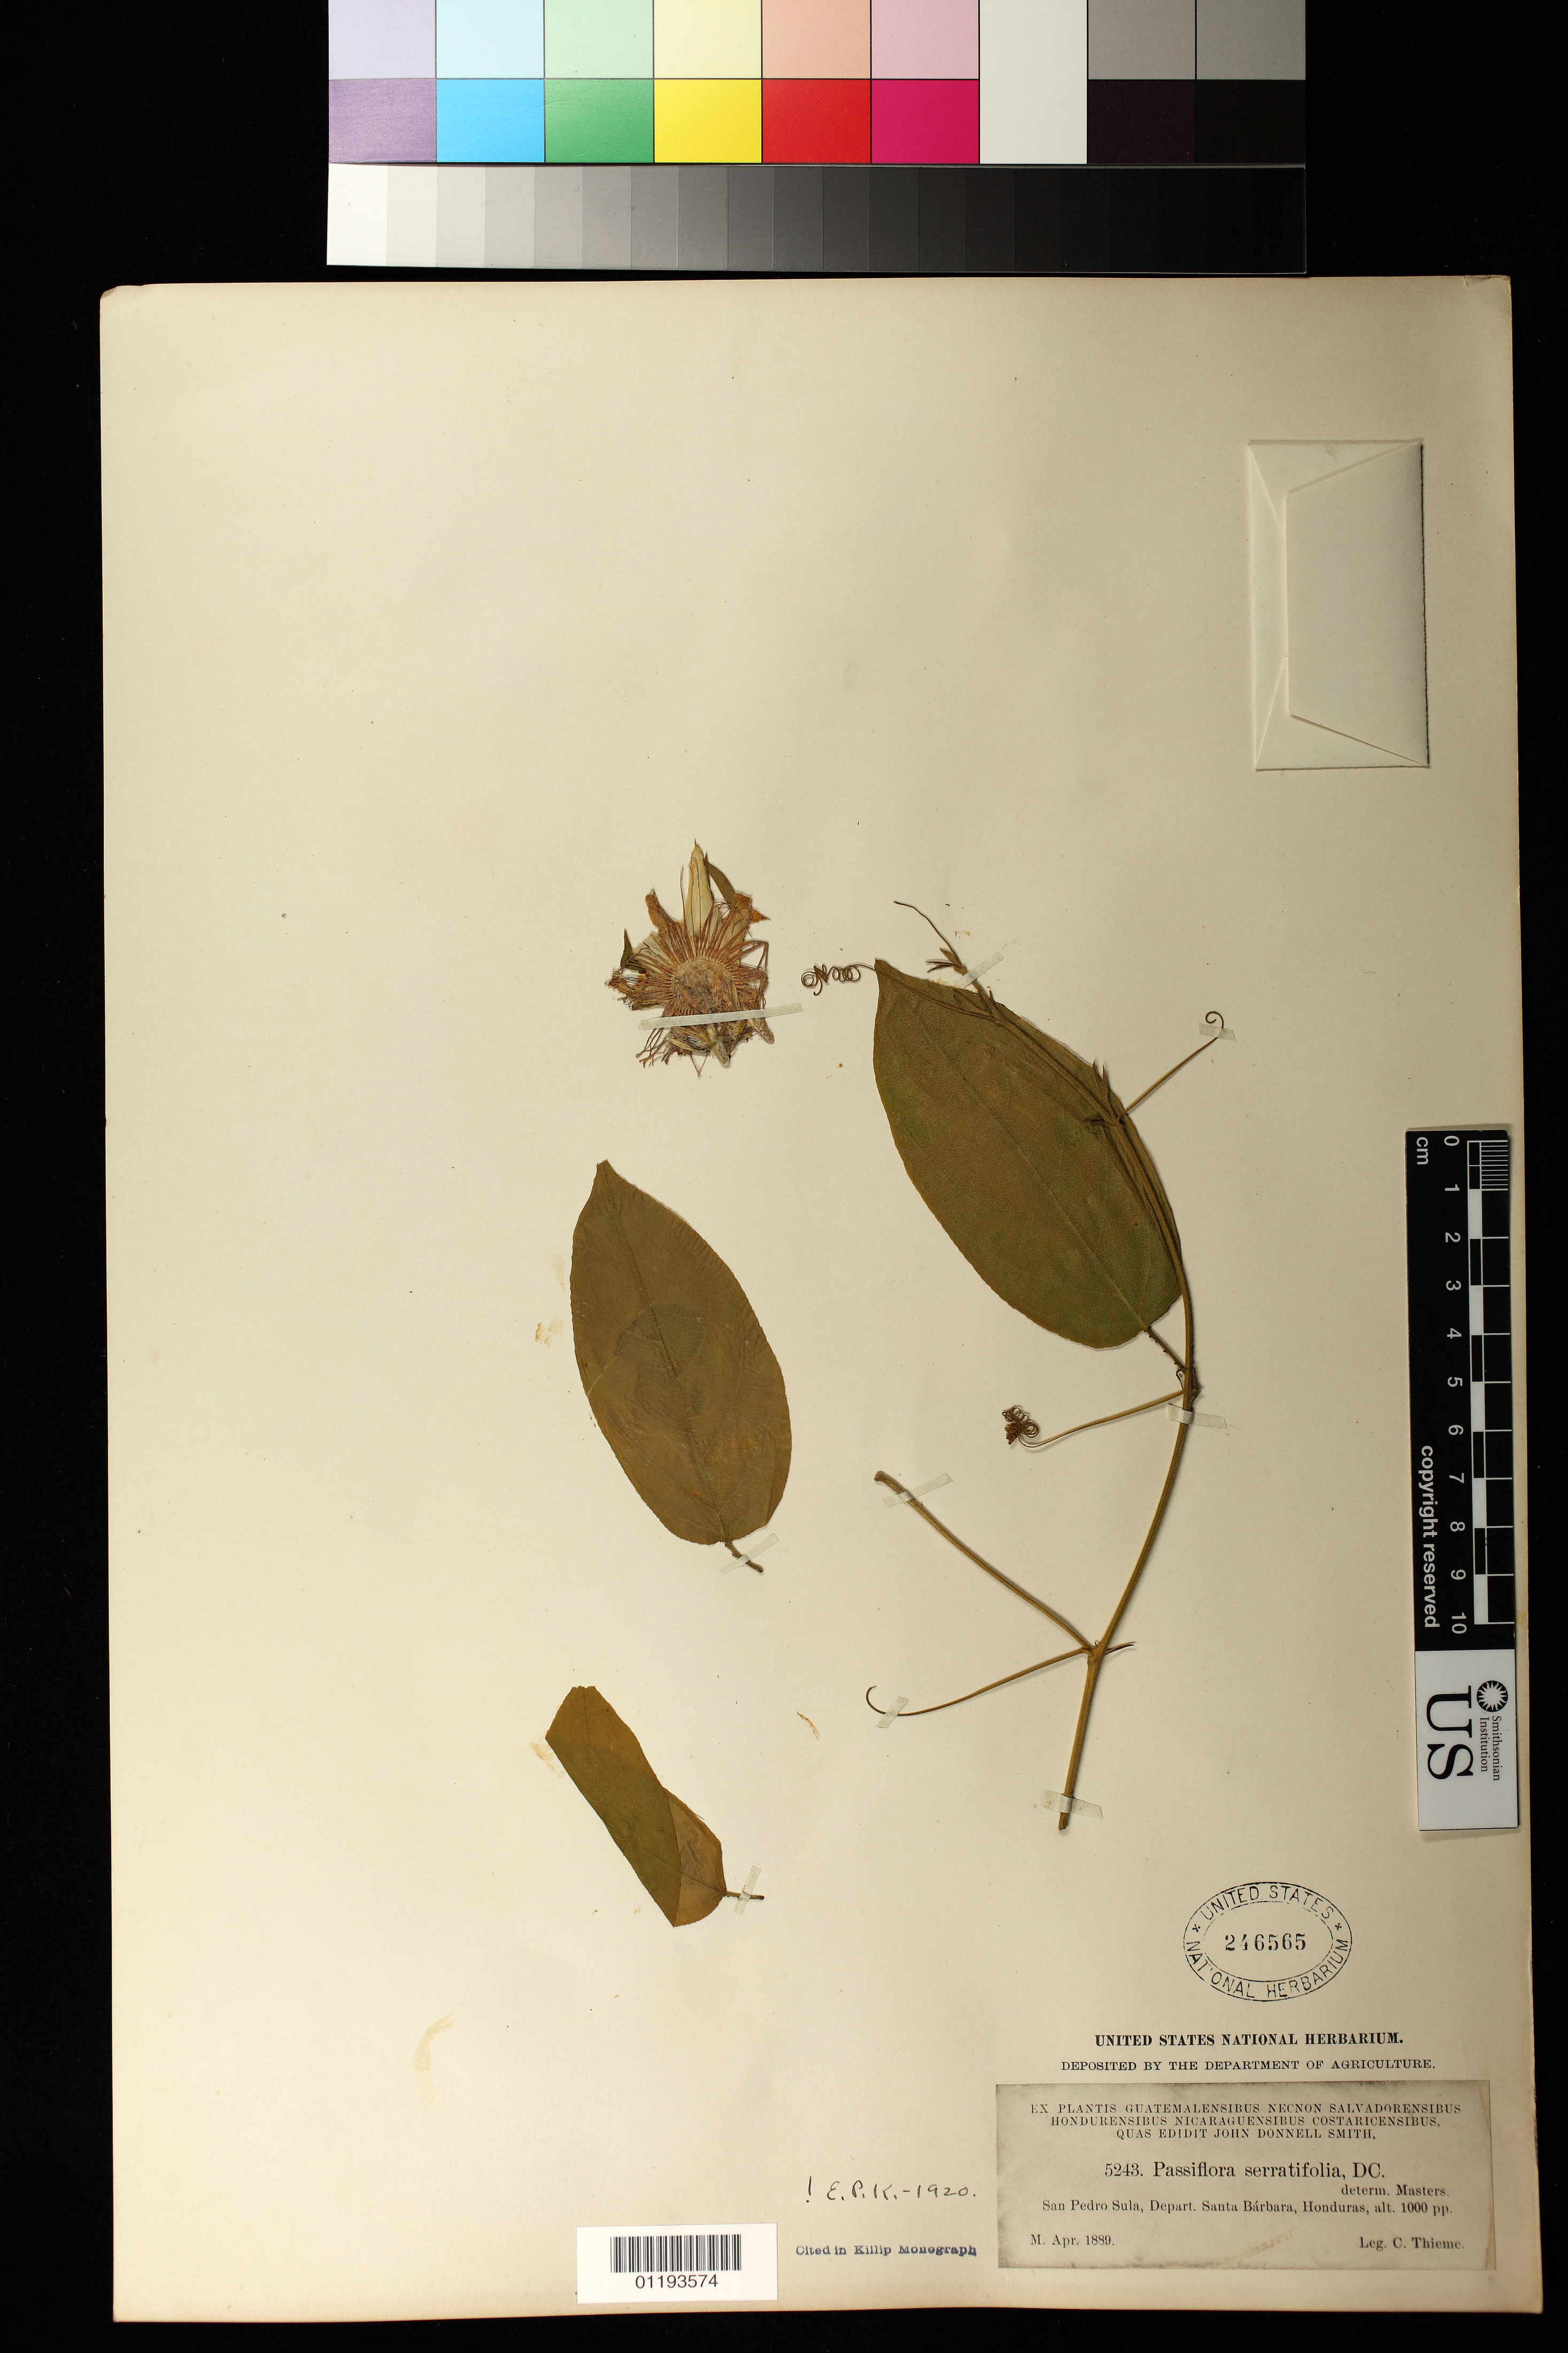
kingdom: Plantae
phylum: Tracheophyta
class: Magnoliopsida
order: Malpighiales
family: Passifloraceae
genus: Passiflora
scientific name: Passiflora serratifolia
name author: L.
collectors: C. Thieme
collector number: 5243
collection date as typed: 1889-04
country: Honduras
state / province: Santa Bárbara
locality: San Pedro Sula, Depart. Santa Barbara, Honduras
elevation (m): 3048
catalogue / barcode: US 246565